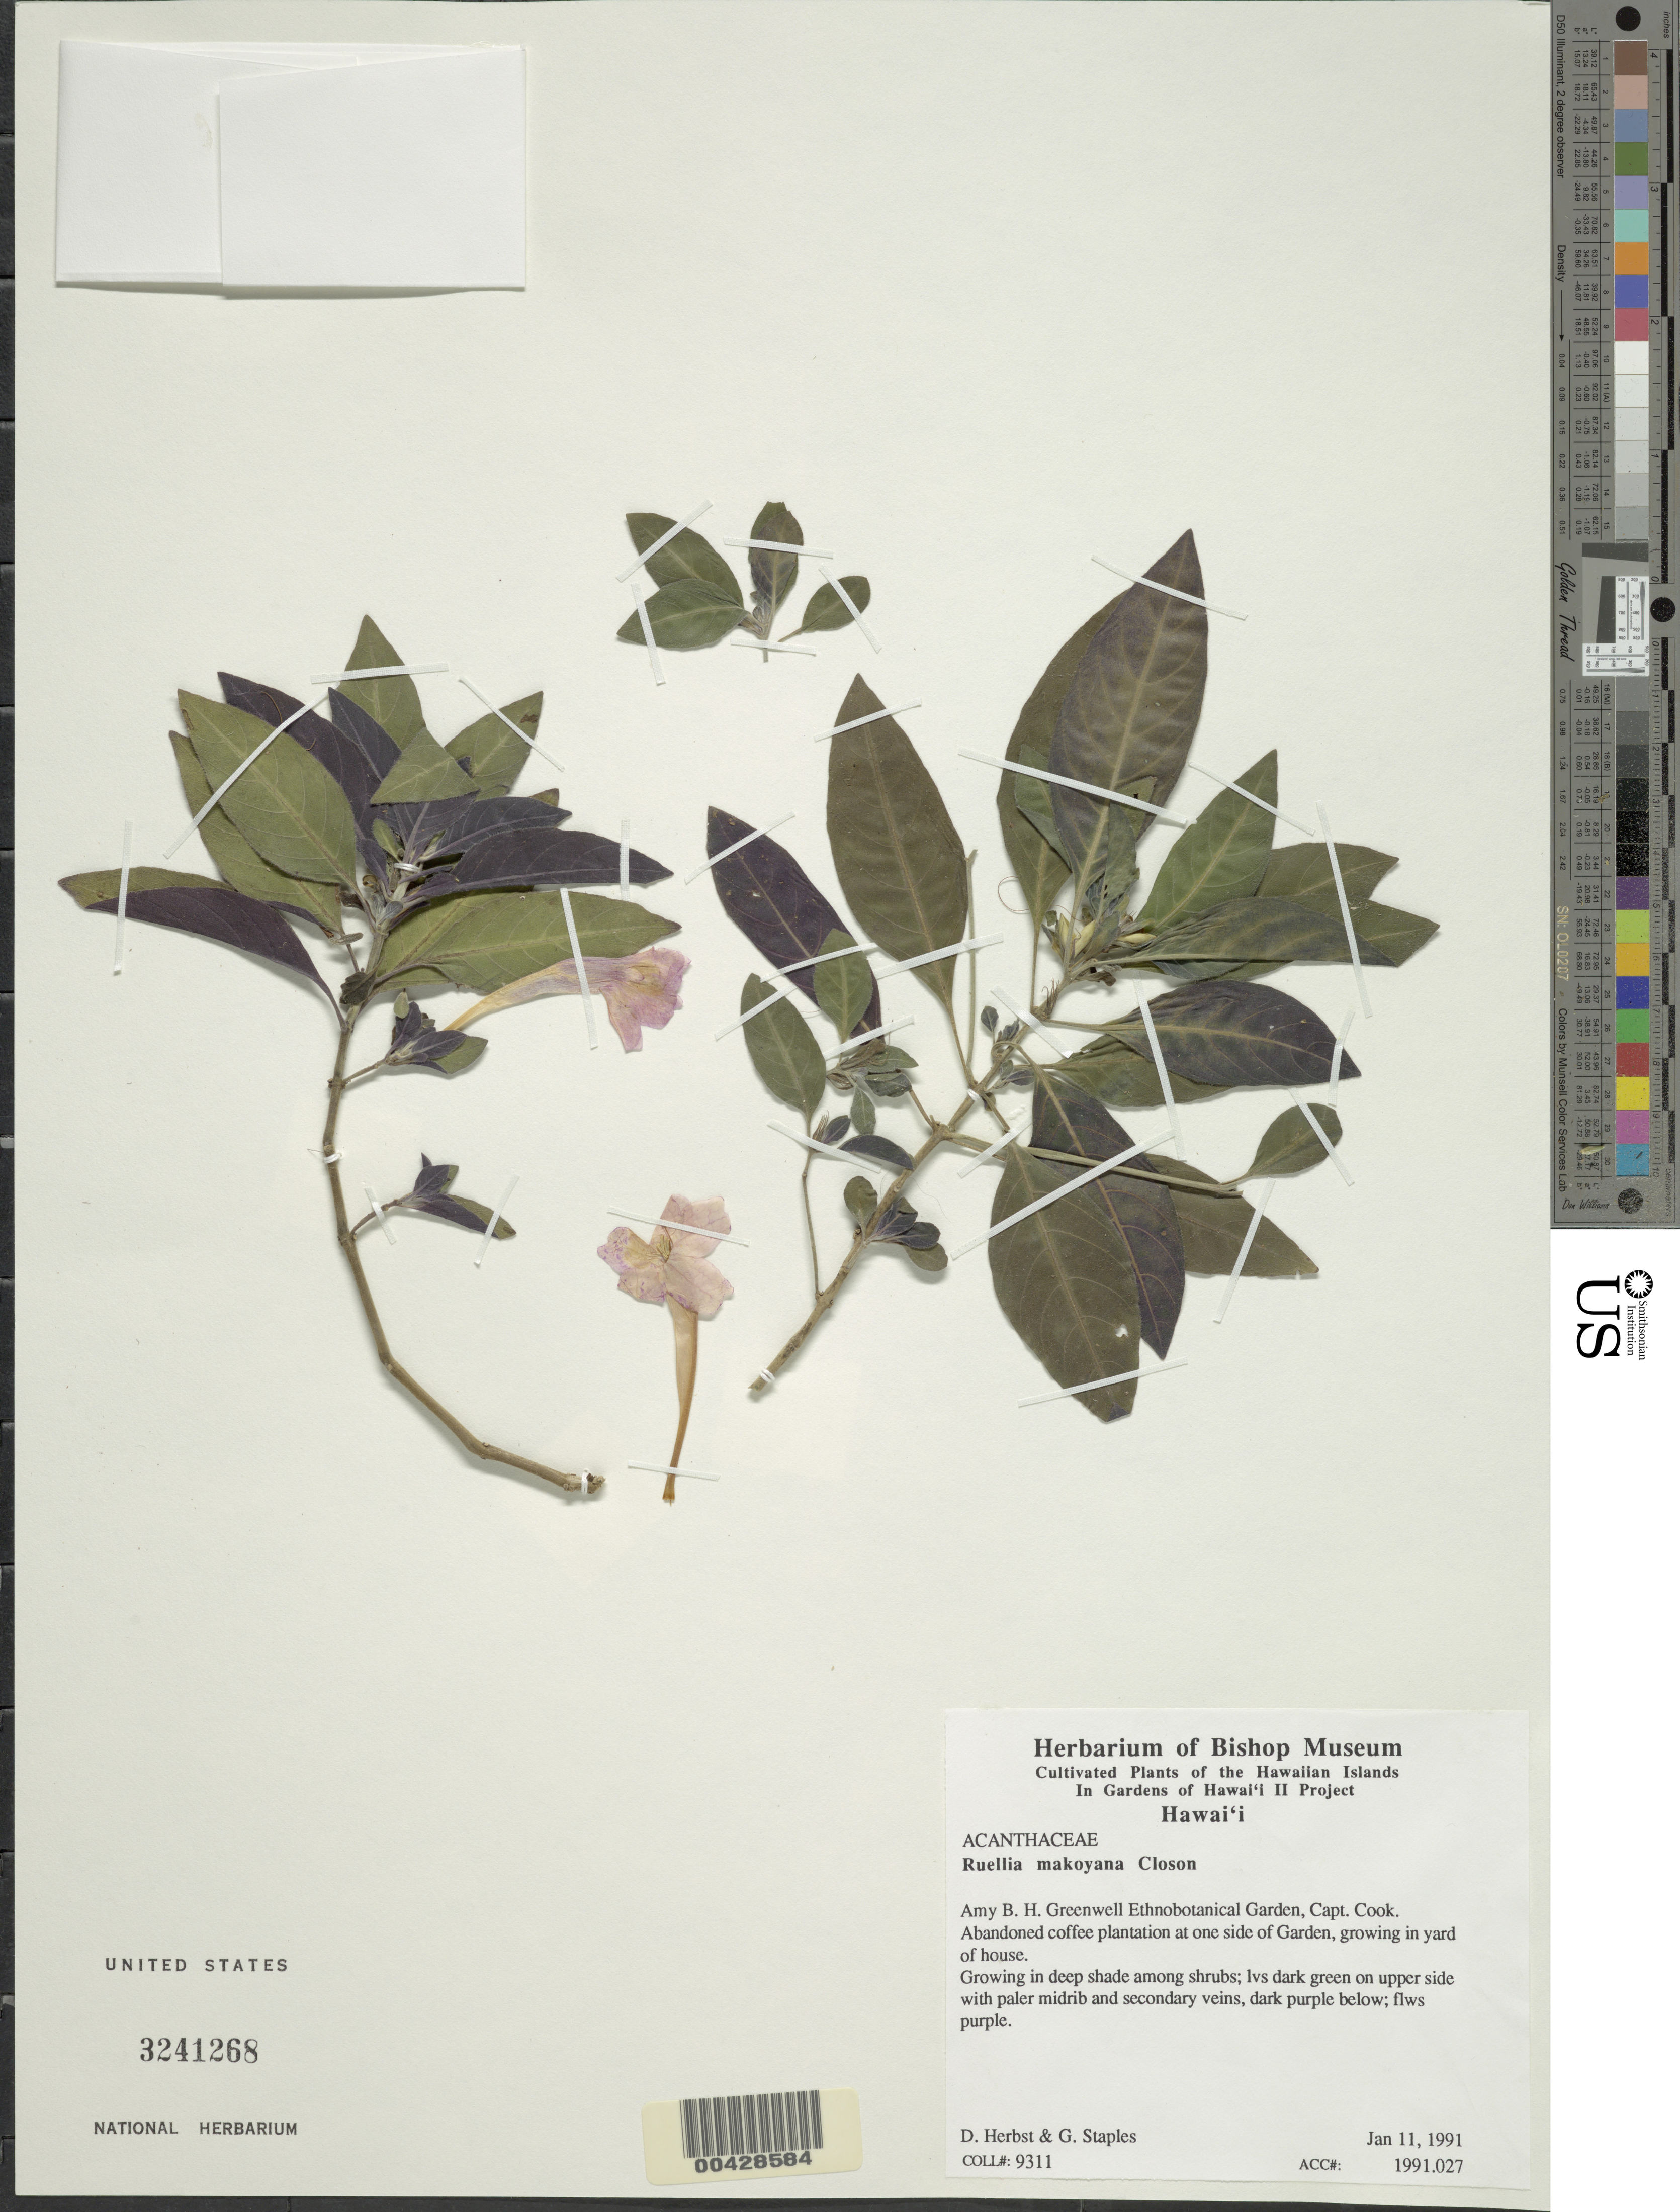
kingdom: Plantae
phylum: Tracheophyta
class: Magnoliopsida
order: Lamiales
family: Acanthaceae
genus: Ruellia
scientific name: Ruellia makoyana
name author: Closon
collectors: D. R. Herbst & G. Staples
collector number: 9311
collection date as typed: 11 Jan 1991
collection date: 1991-01-11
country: United States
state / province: Hawaii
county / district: Hawaii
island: Hawaii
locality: Amy B.H. Greenwell Ethnobotanical Garden, Capt. Cook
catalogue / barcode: US 3241268